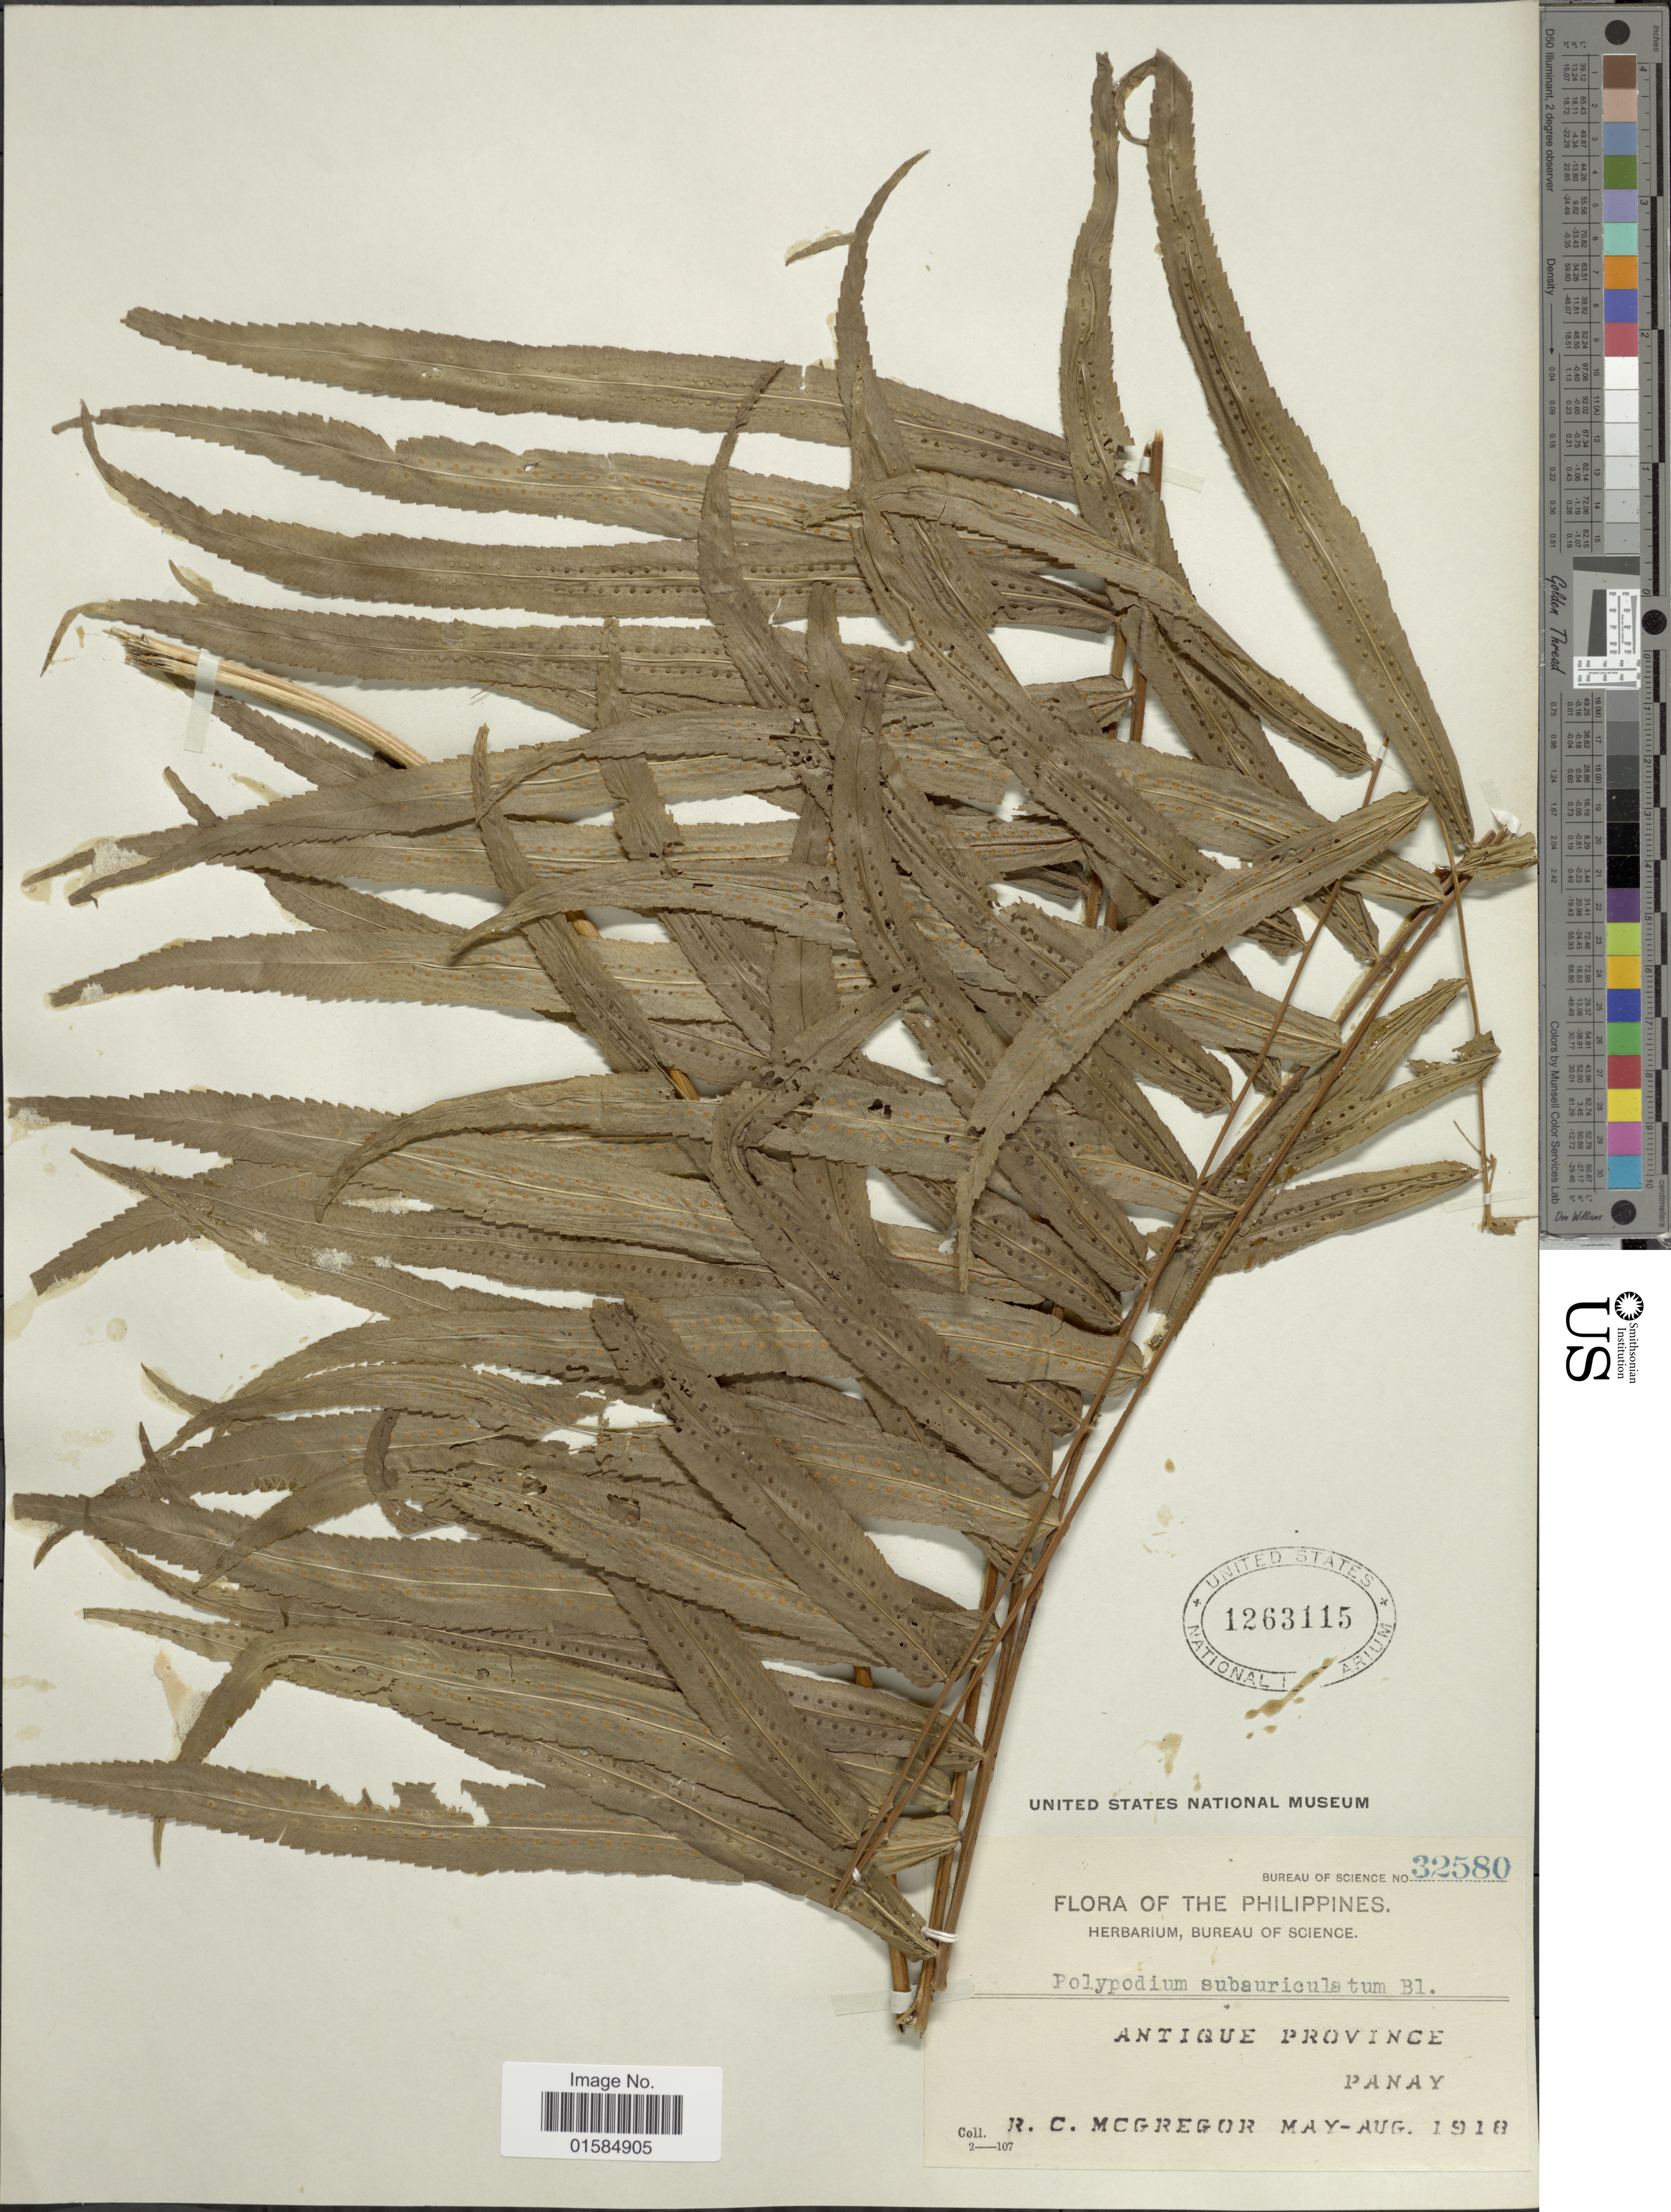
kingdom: Plantae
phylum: Tracheophyta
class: Polypodiopsida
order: Polypodiales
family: Polypodiaceae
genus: Goniophlebium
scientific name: Goniophlebium subauriculatum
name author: (Blume) C. Presl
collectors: R. C. McGregor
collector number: Bureau of Science 32580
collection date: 1918-05/1918-08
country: Philippines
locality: Antique Province, Panay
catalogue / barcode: US 1263115